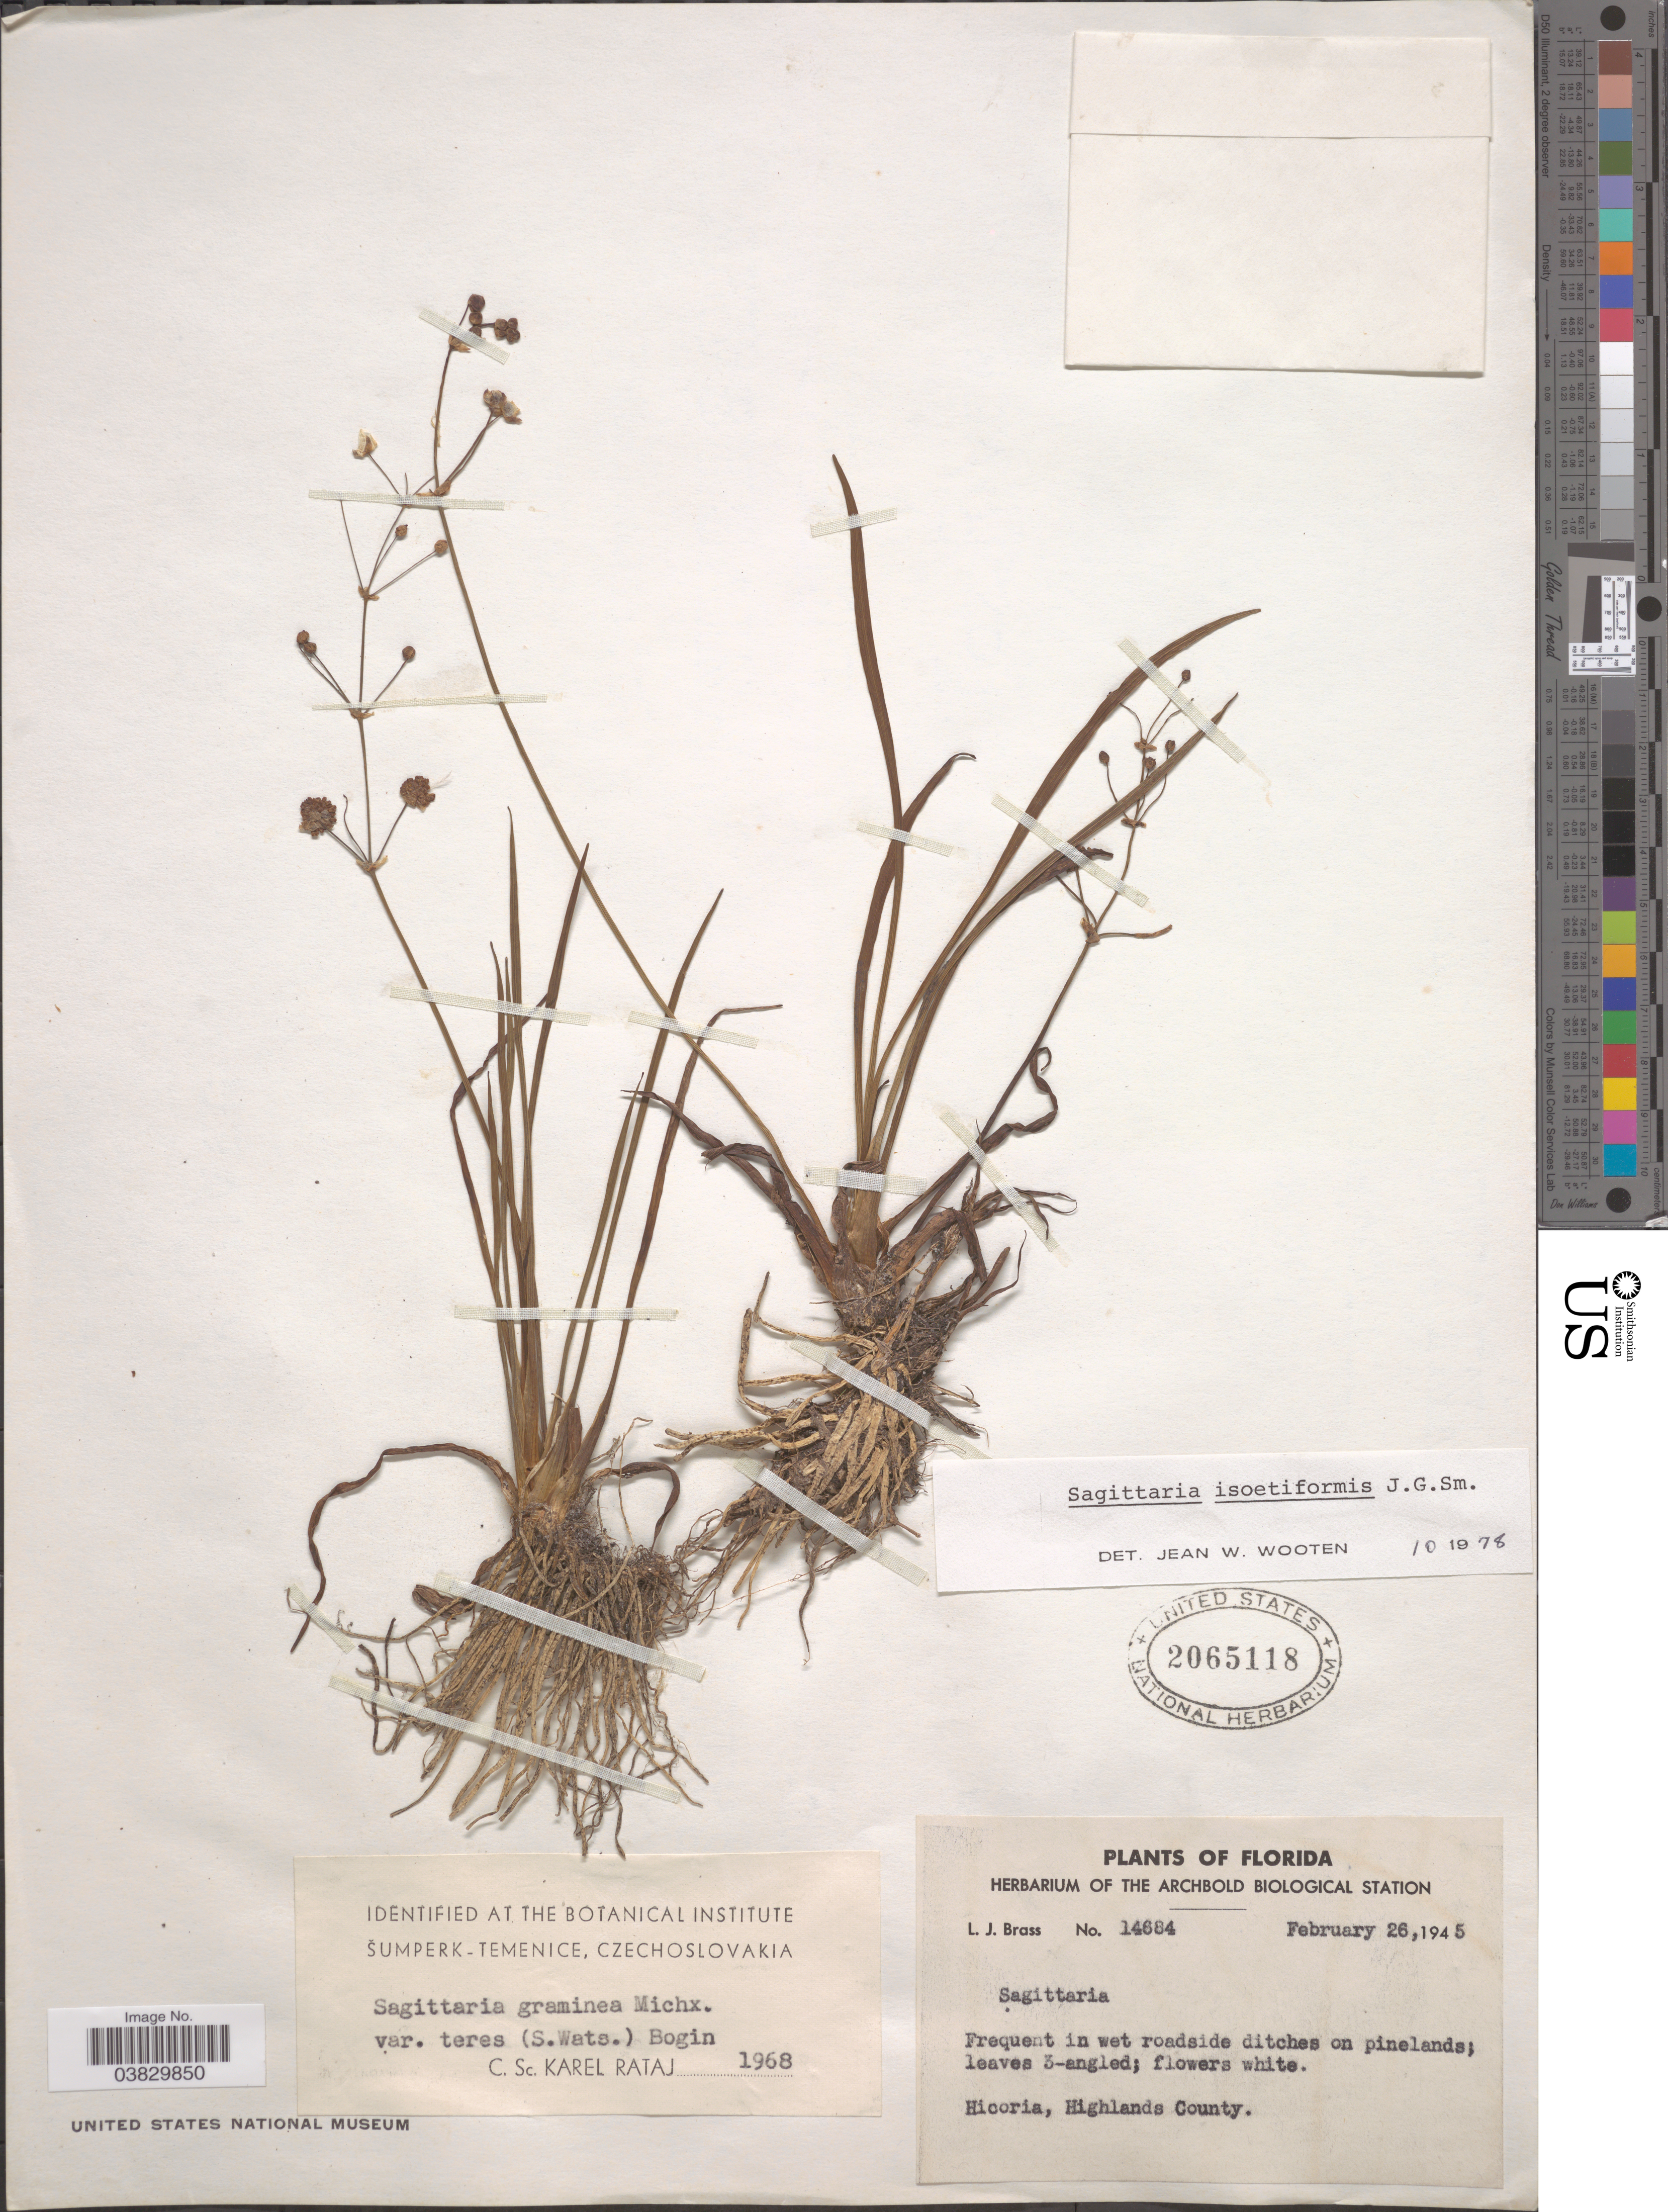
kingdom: Plantae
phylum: Tracheophyta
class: Liliopsida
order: Alismatales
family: Alismataceae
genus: Sagittaria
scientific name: Sagittaria graminea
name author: Michx.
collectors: L. J. Brass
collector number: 14684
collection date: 1945-02-26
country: United States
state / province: Florida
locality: Hiooria, Highlands County.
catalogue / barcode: US 2065118